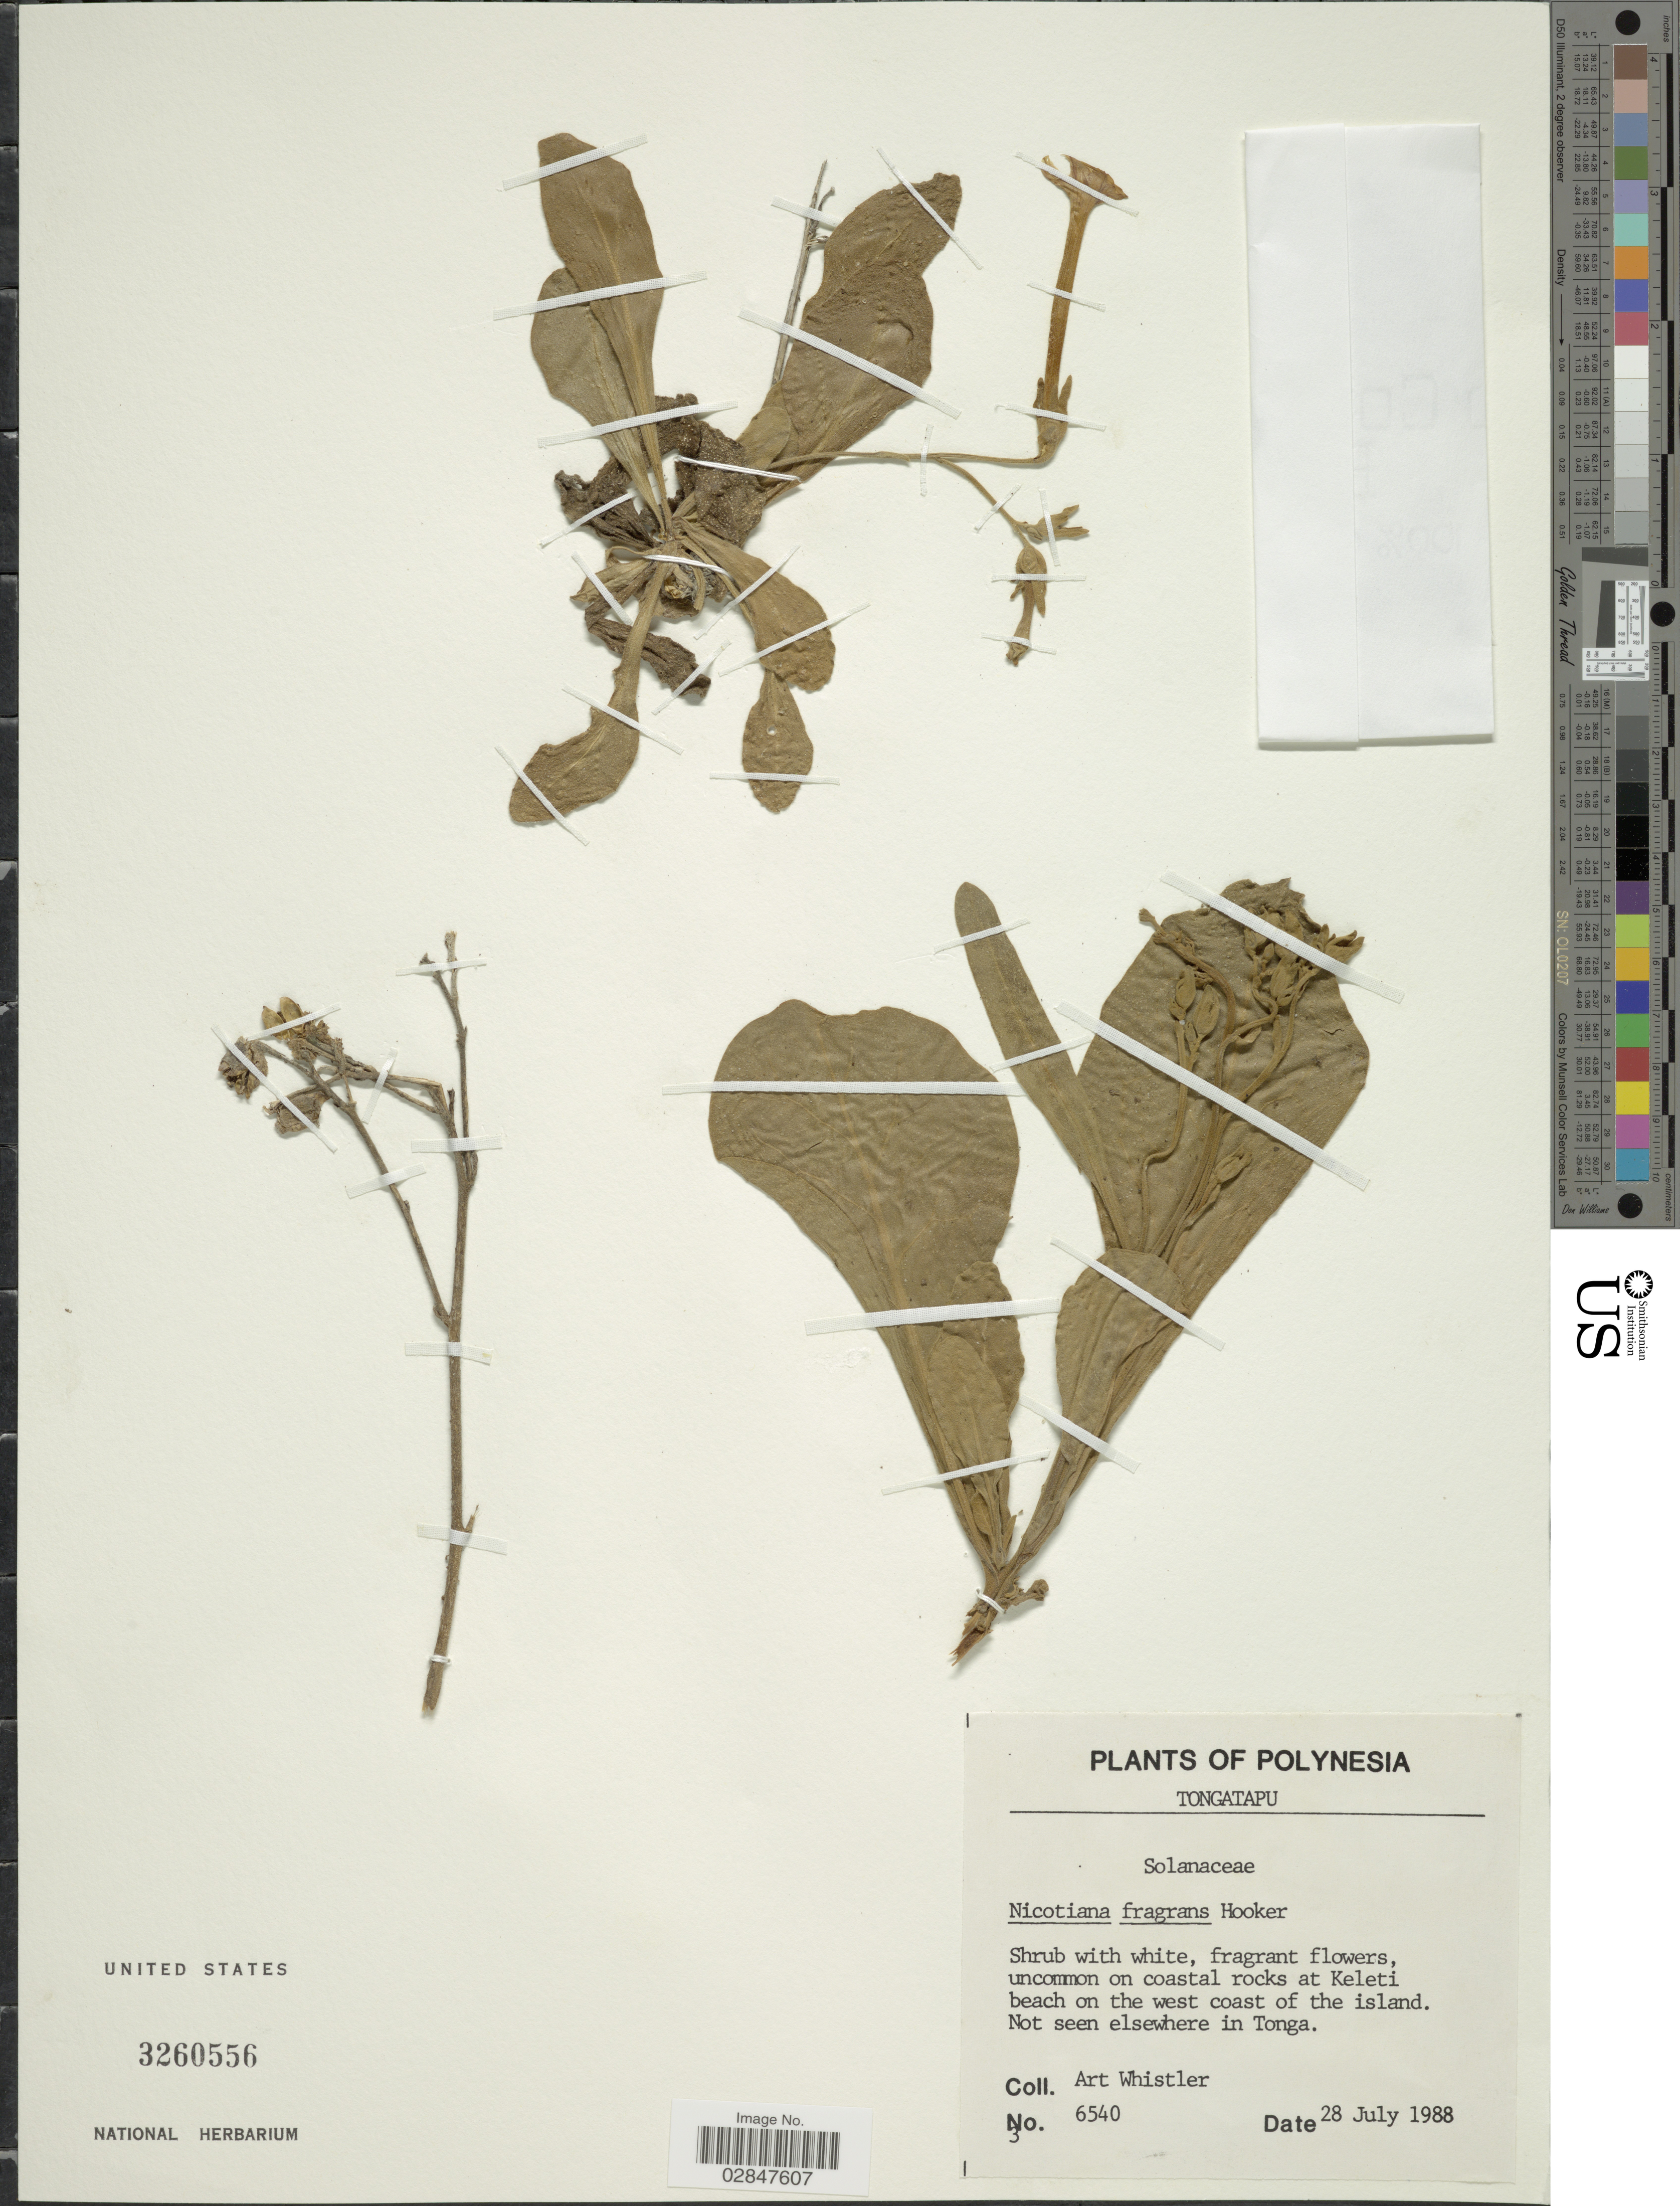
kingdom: Plantae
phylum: Tracheophyta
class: Magnoliopsida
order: Solanales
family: Solanaceae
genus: Nicotiana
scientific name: Nicotiana fragrans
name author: Hook.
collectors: A. Whistler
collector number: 6540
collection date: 1988-07-28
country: Tonga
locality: Polynesia. Tongatapu. Uncommon on coastal rocks at Keleti beach on the west coast of the island. Not seen elsewhere in Tonga.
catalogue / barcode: US 3260556